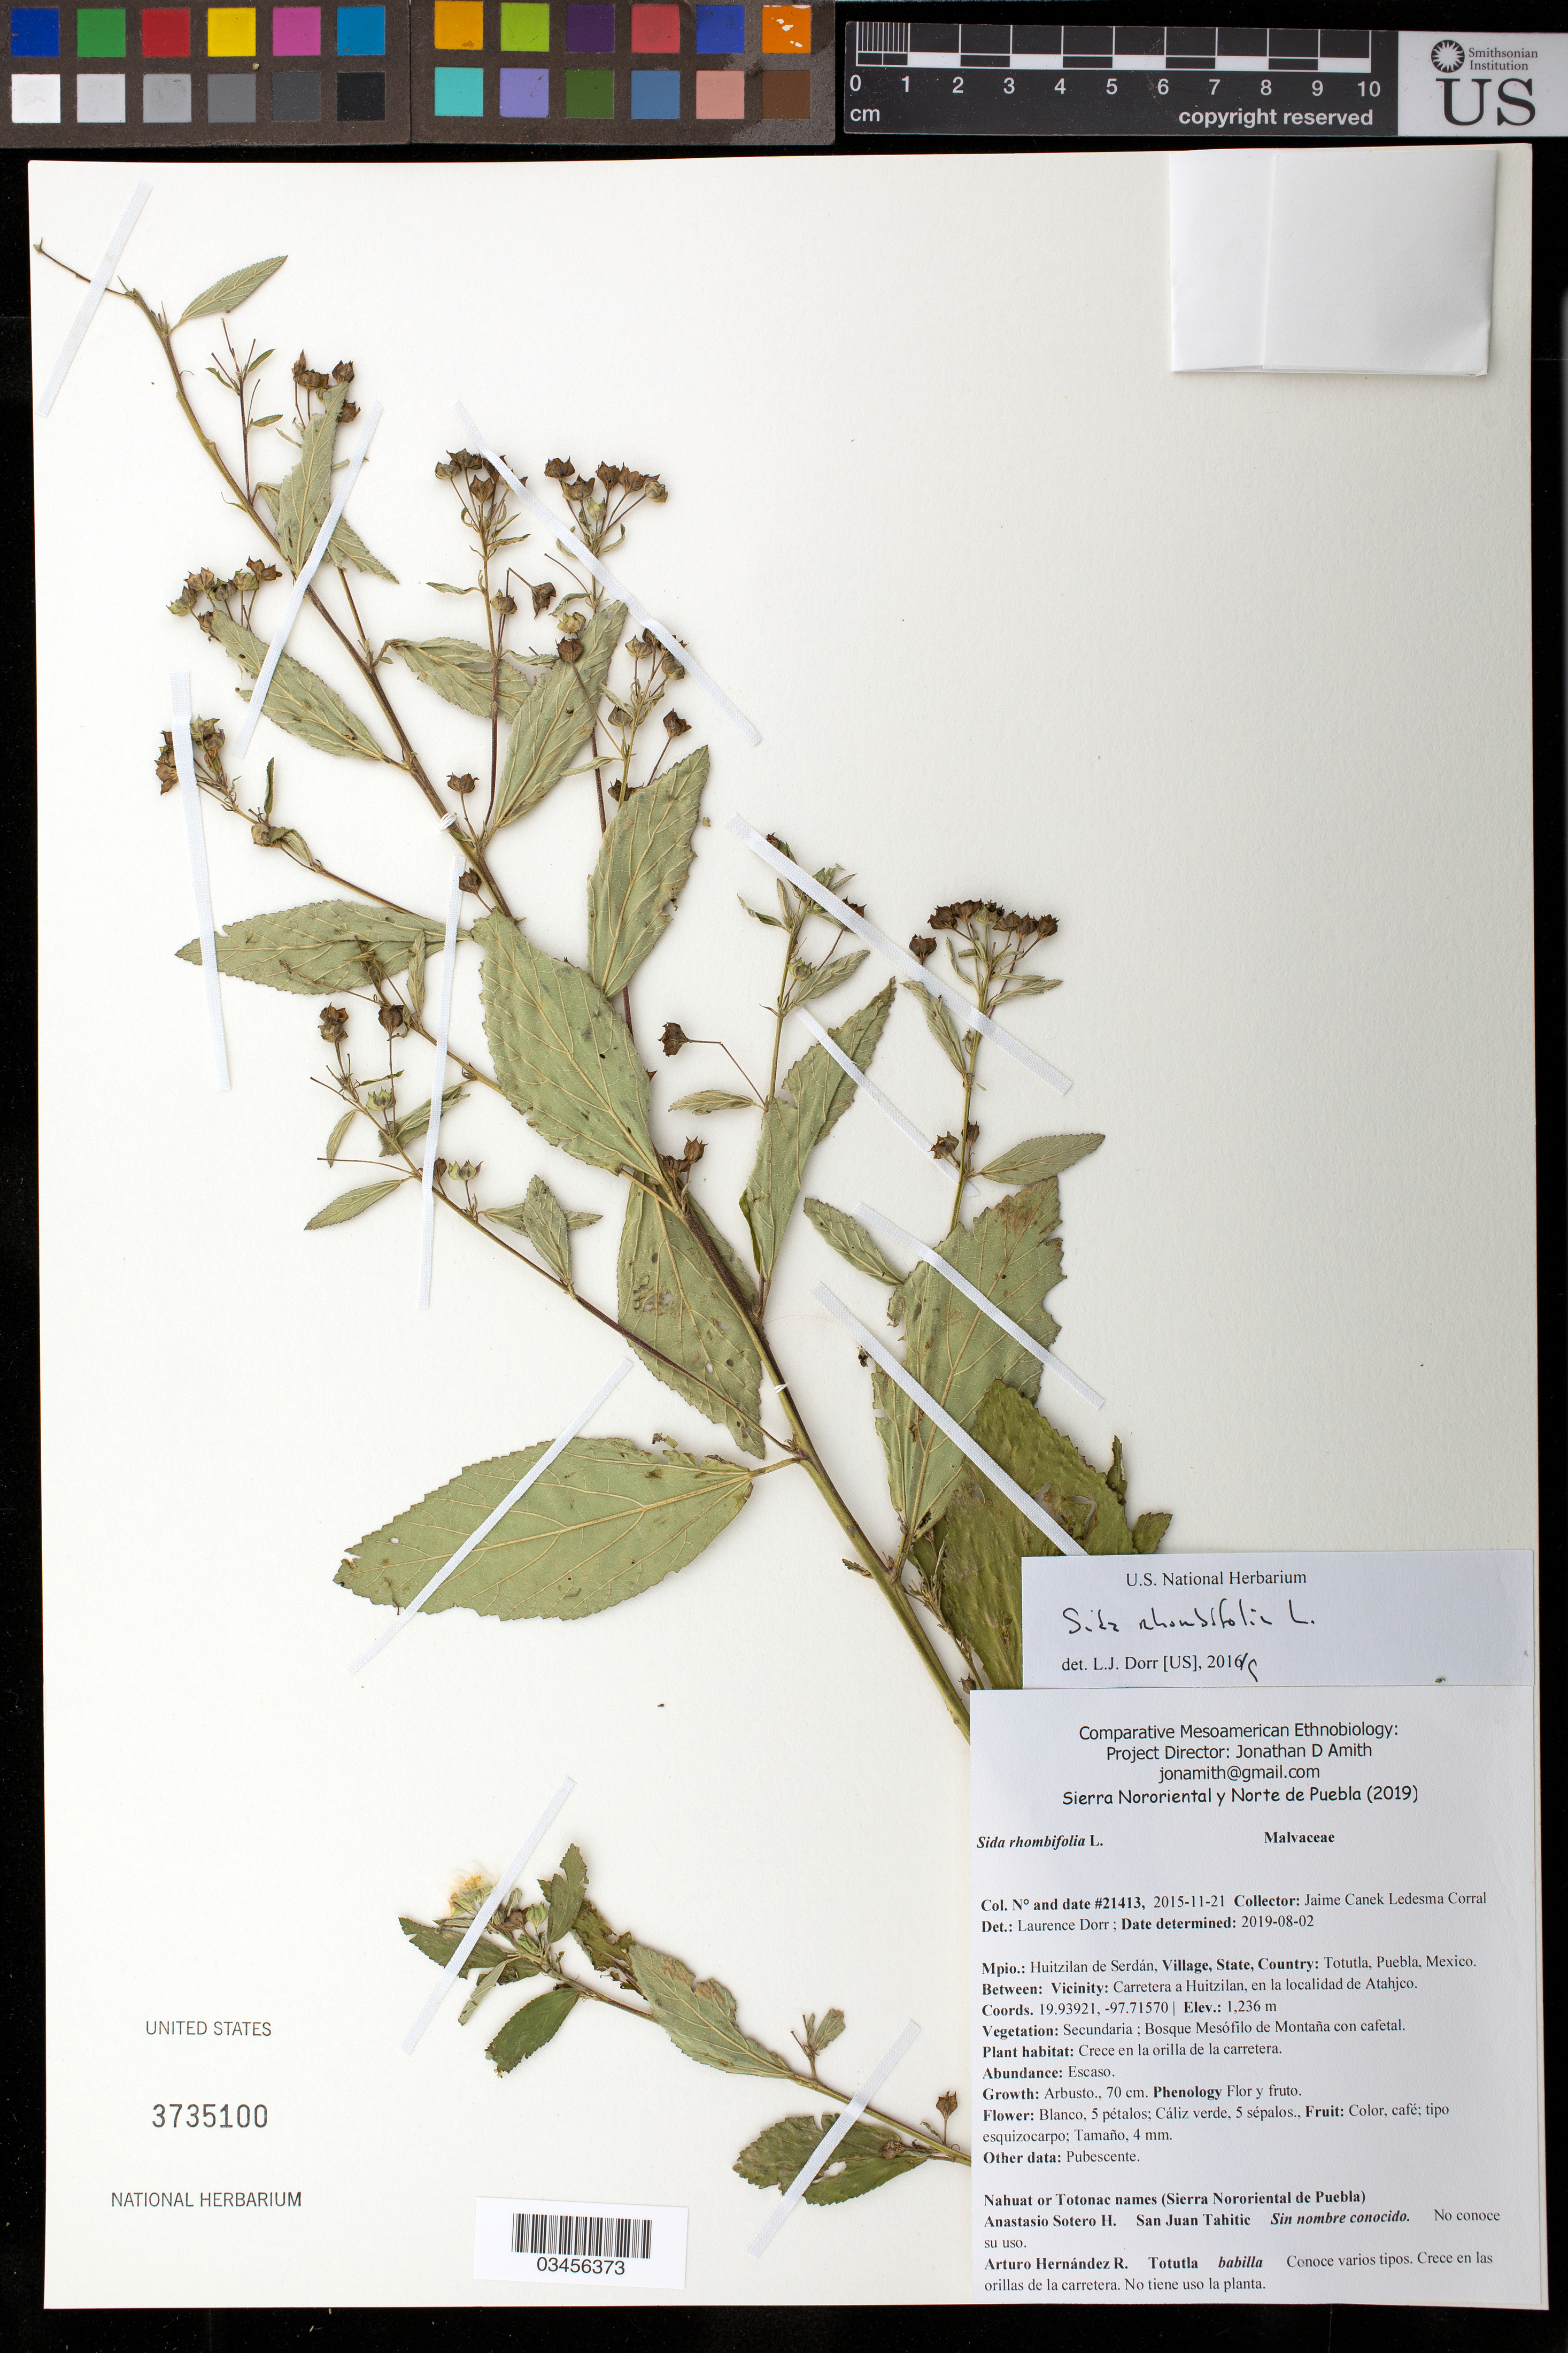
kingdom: Plantae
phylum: Tracheophyta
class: Magnoliopsida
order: Malvales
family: Malvaceae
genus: Sida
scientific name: Sida rhombifolia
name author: L.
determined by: Dorr, L. J., (BOT), Smithsonian Institution - National Museum of Natural History (UNITED STATES)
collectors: Canek Ledesma C.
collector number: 21413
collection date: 2015-11-21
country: México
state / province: Puebla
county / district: Huitzilan de Serdán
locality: PUEBLO: Totutla; LOCALIDAD EXACTA: Carretera a Huitzilan, en la localidad de Atahjco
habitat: Bosque mesófilo de montaña con cafetal | Crece en la orilla de la carretera.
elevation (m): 1236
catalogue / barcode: US 3735100